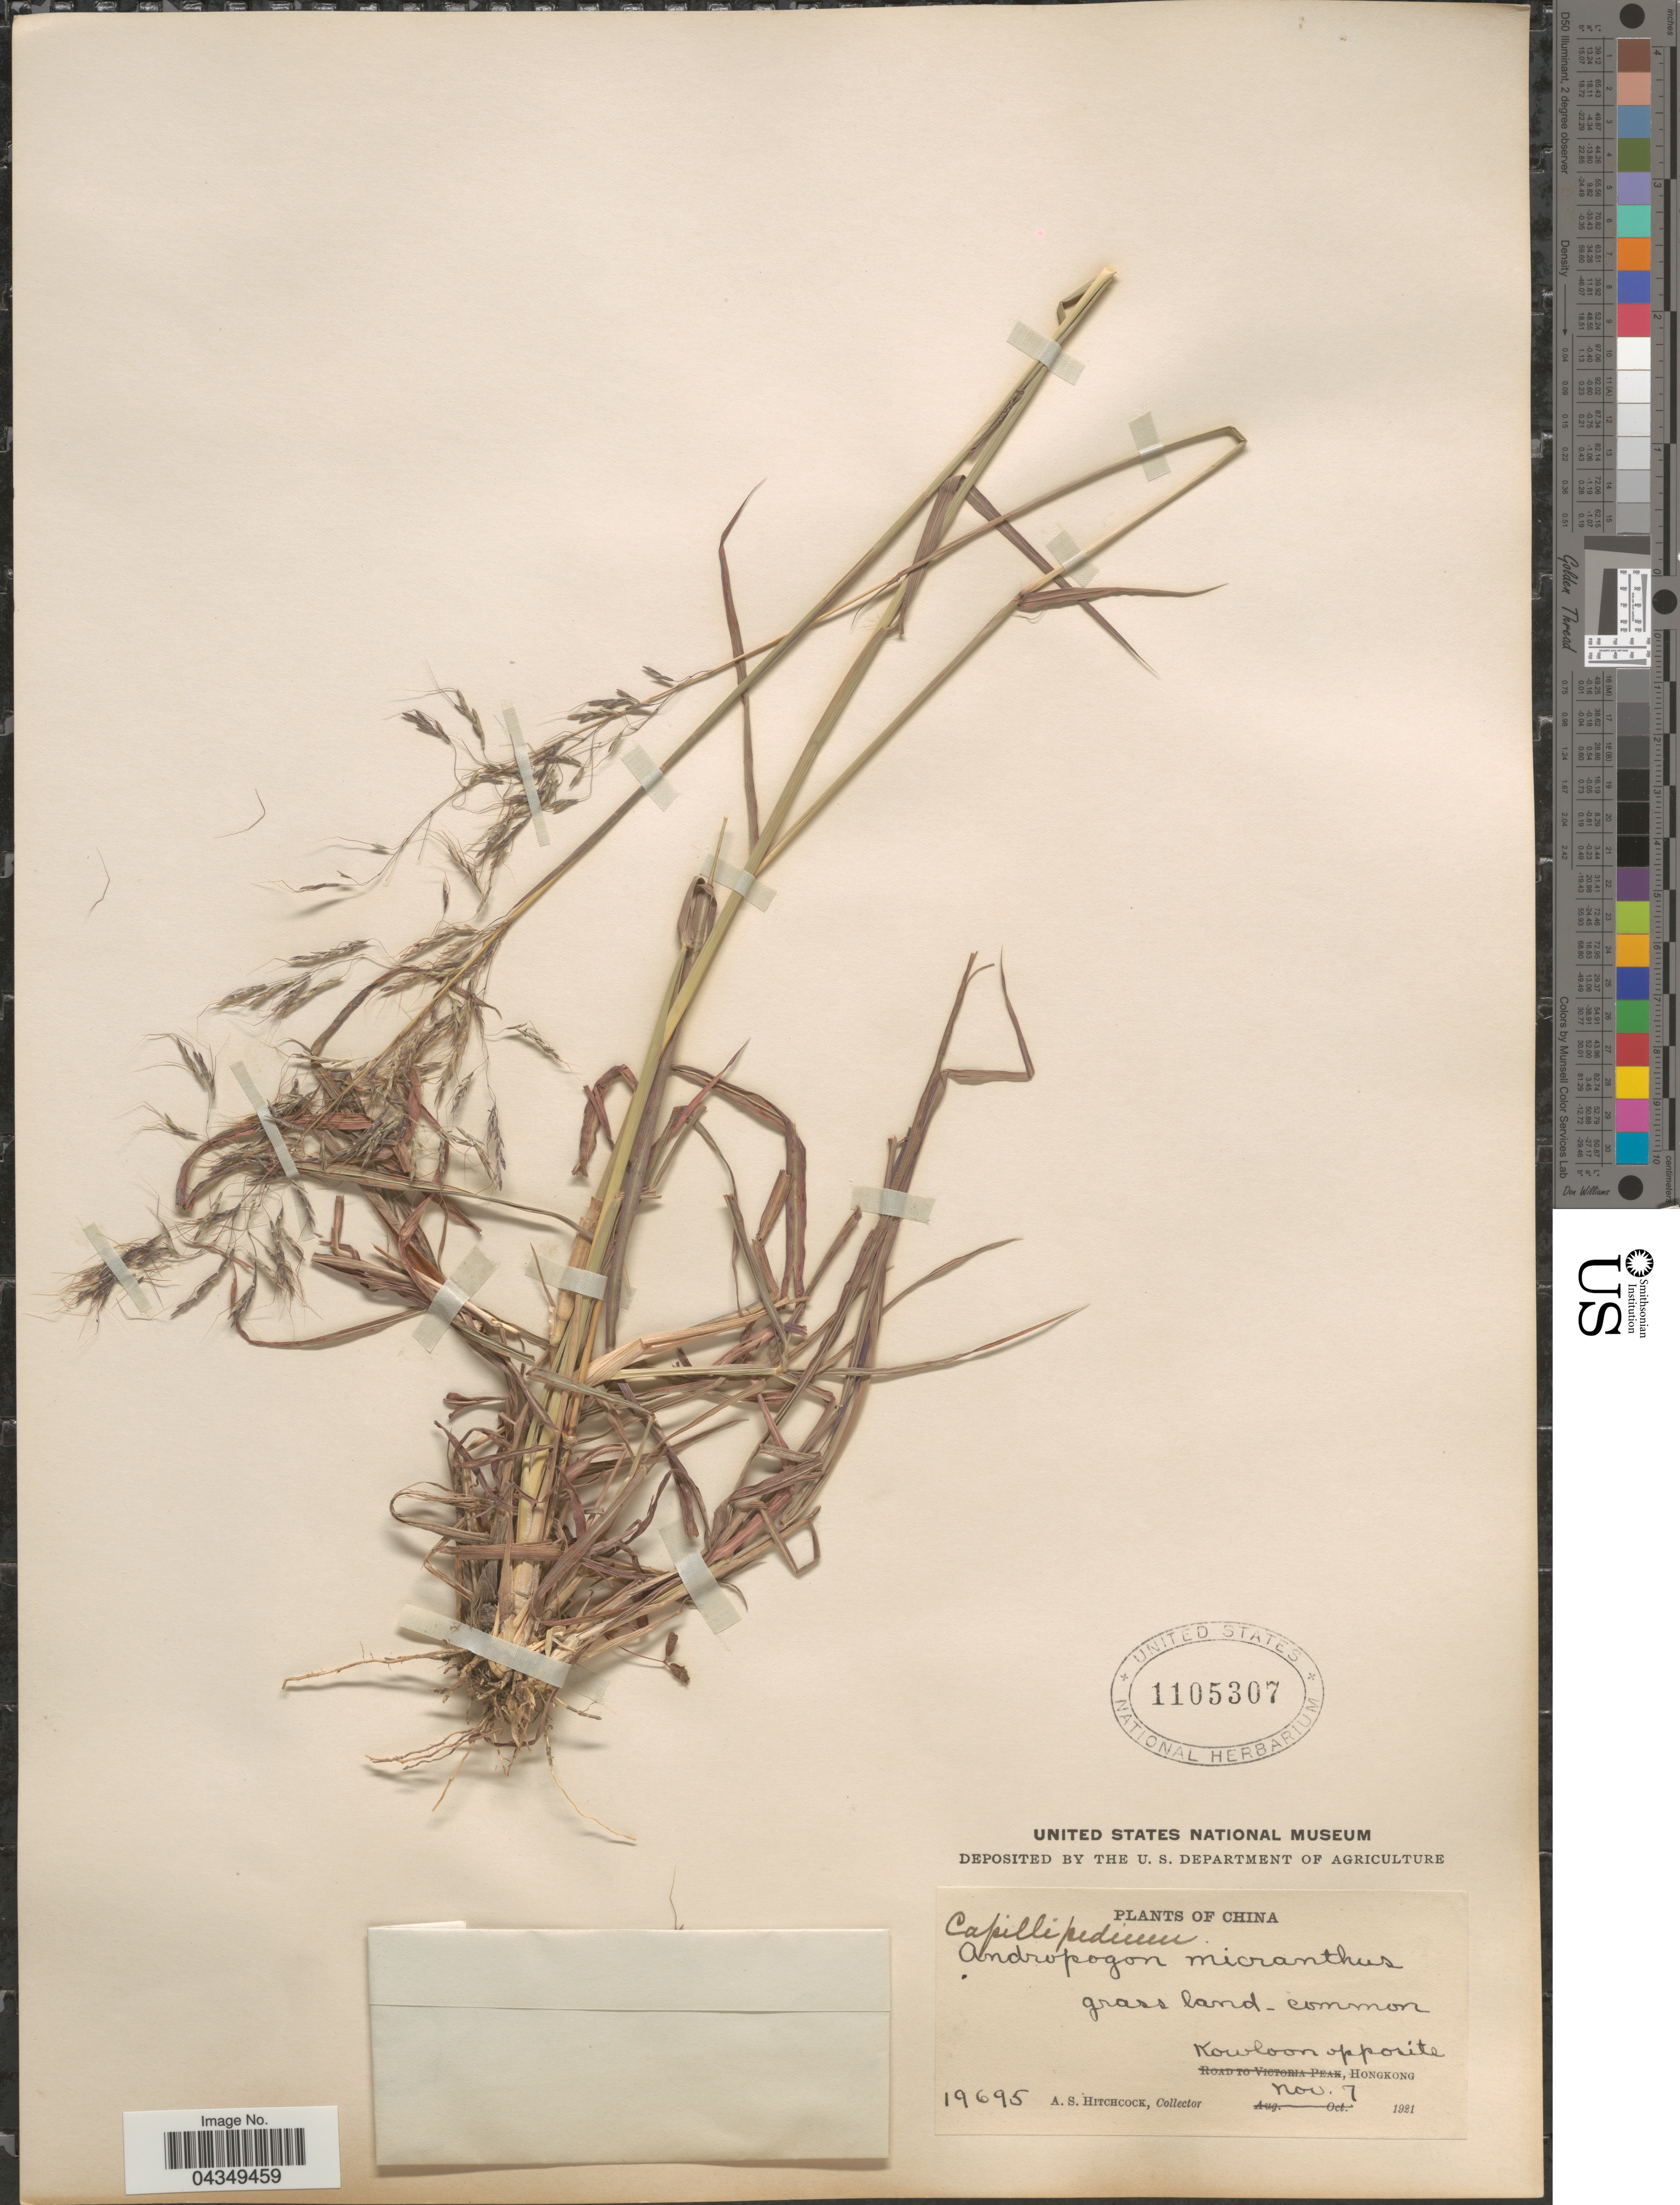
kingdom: Plantae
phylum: Tracheophyta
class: Liliopsida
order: Poales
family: Poaceae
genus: Capillipedium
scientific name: Capillipedium parviflorum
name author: (R. Br.) Stapf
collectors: A. S. Hitchcock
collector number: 19695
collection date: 1921-11-07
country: China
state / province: Hong Kong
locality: Kowloon opposite. Hongkong.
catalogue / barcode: US 1105307